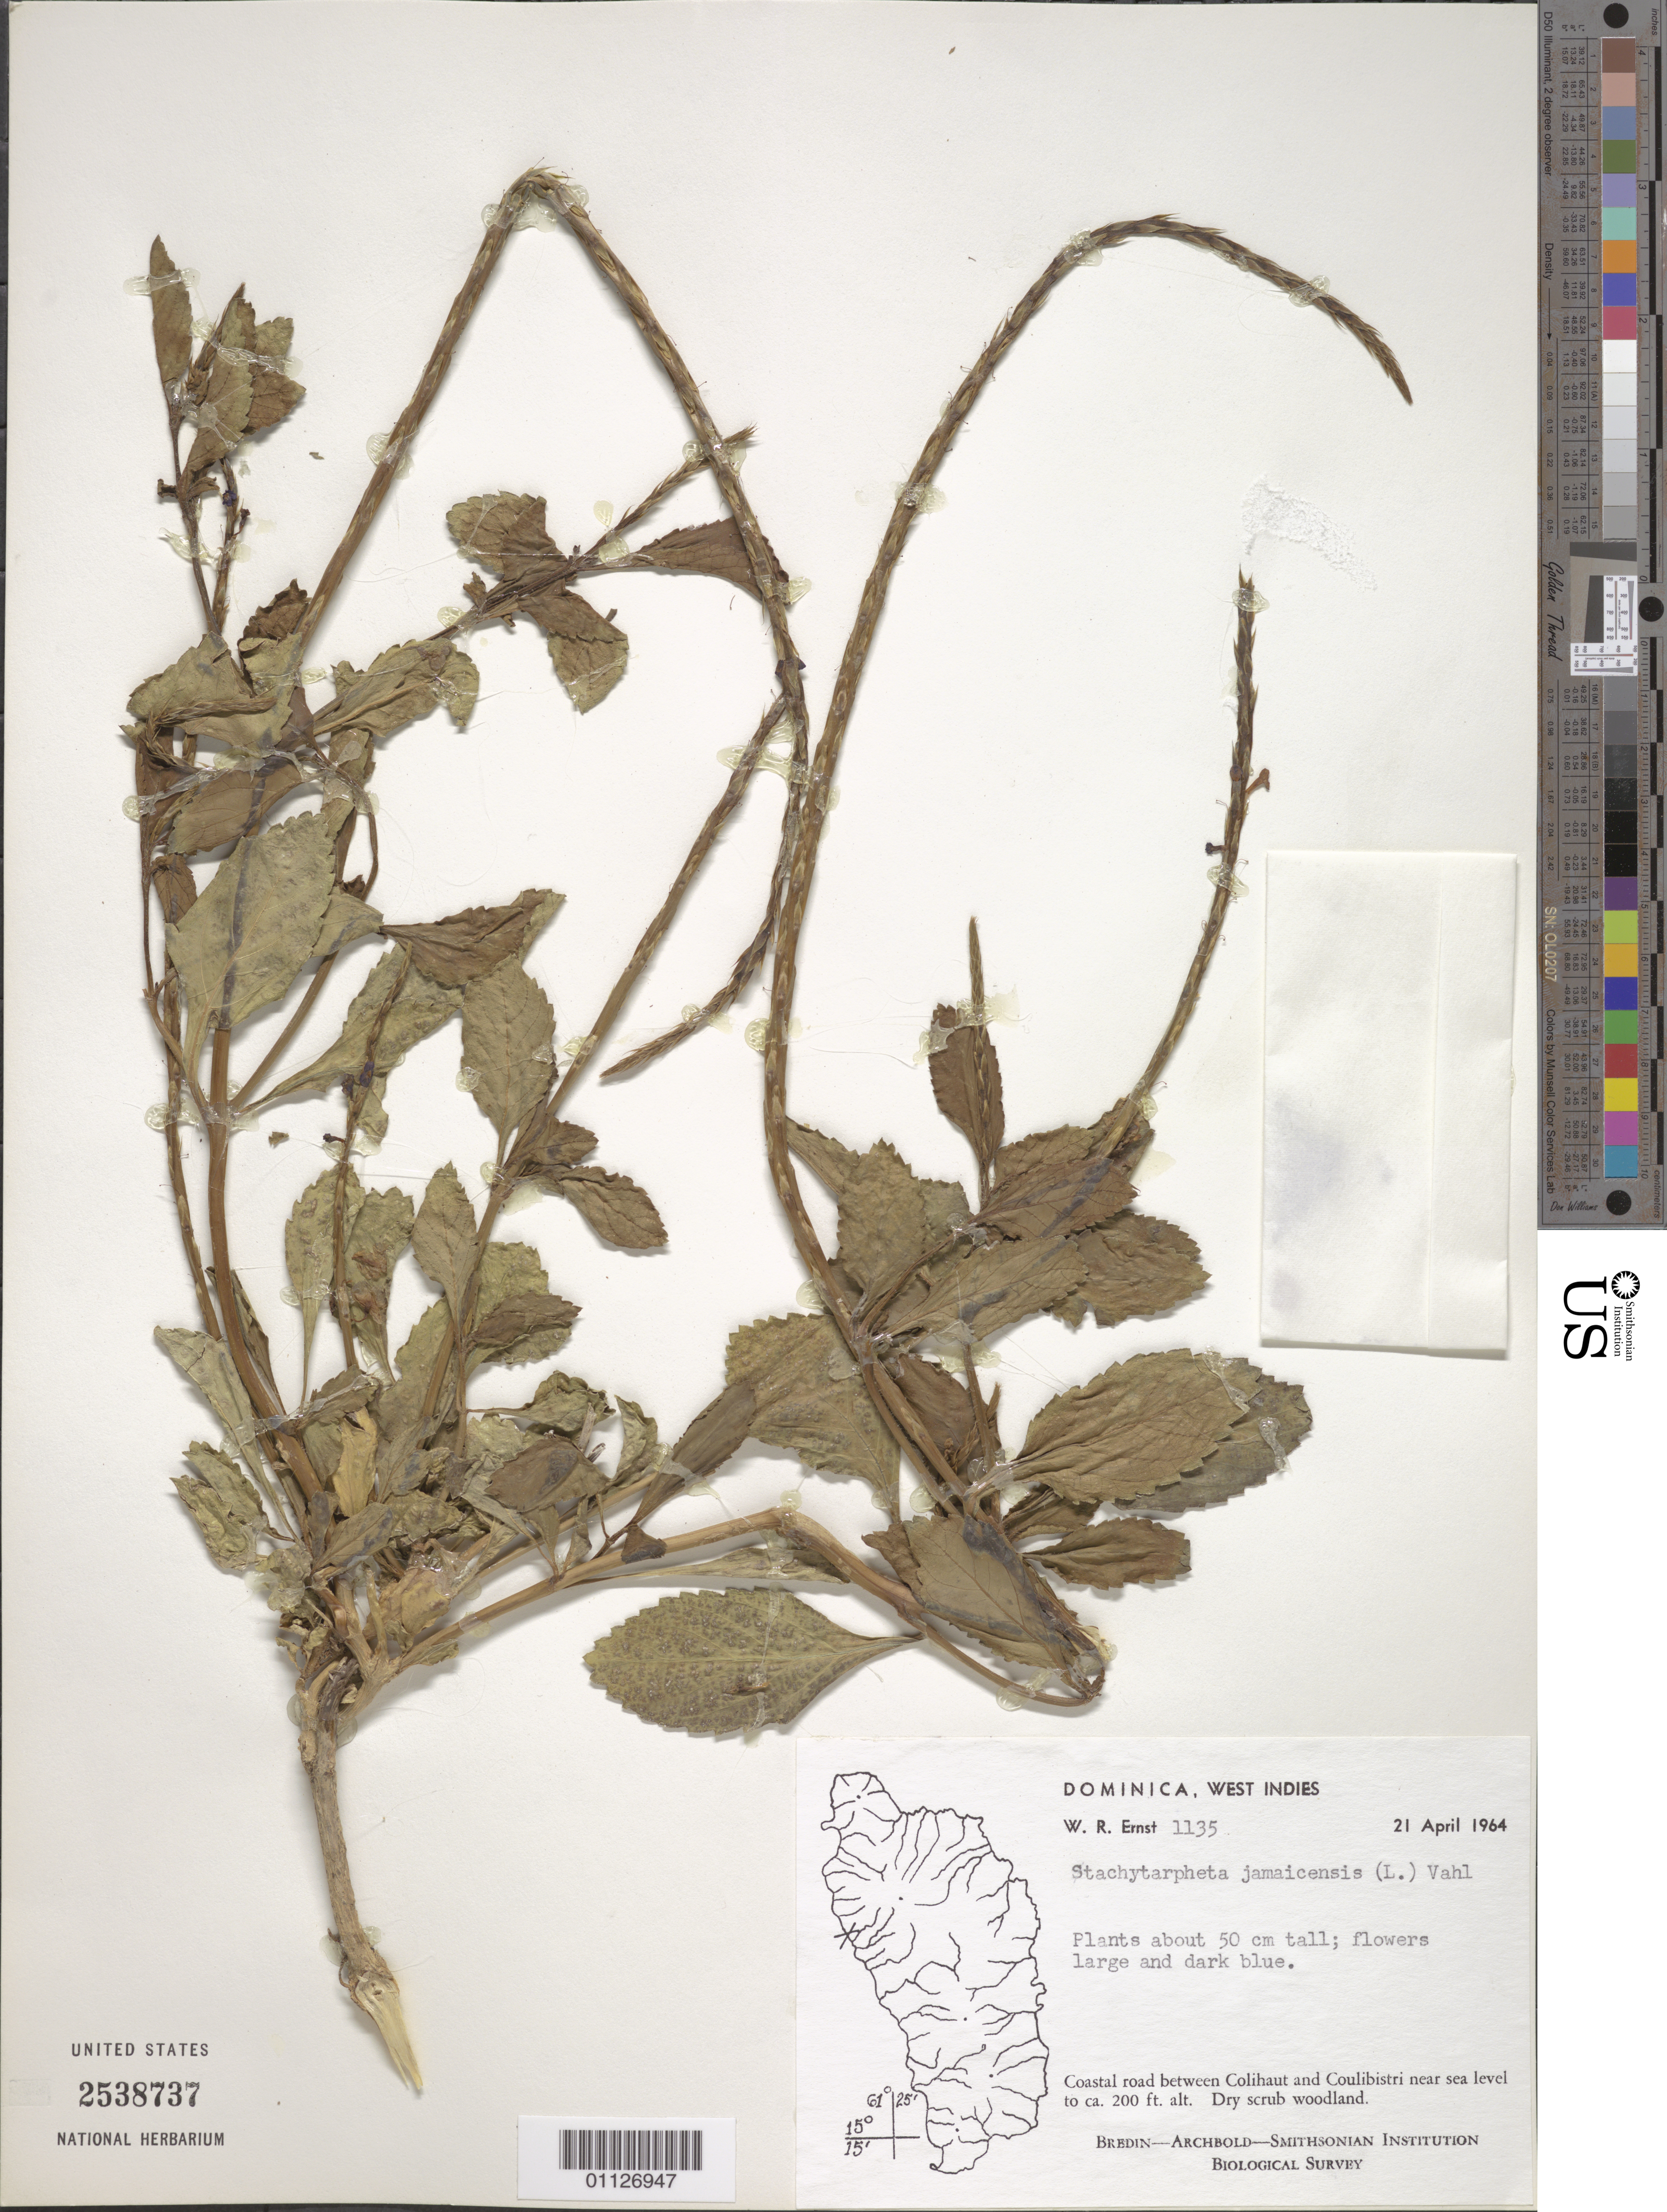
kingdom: Plantae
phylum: Tracheophyta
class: Magnoliopsida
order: Lamiales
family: Verbenaceae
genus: Stachytarpheta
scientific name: Stachytarpheta jamaicensis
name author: (L.) Vahl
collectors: W. R. Ernst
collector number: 1135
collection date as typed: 21 Apr 1964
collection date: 1964-04-21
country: Dominica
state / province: St. Peter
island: Dominica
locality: Coastal road between Colihaut and Coulibistri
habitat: dry scrub woodland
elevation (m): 0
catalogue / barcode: US 2538737